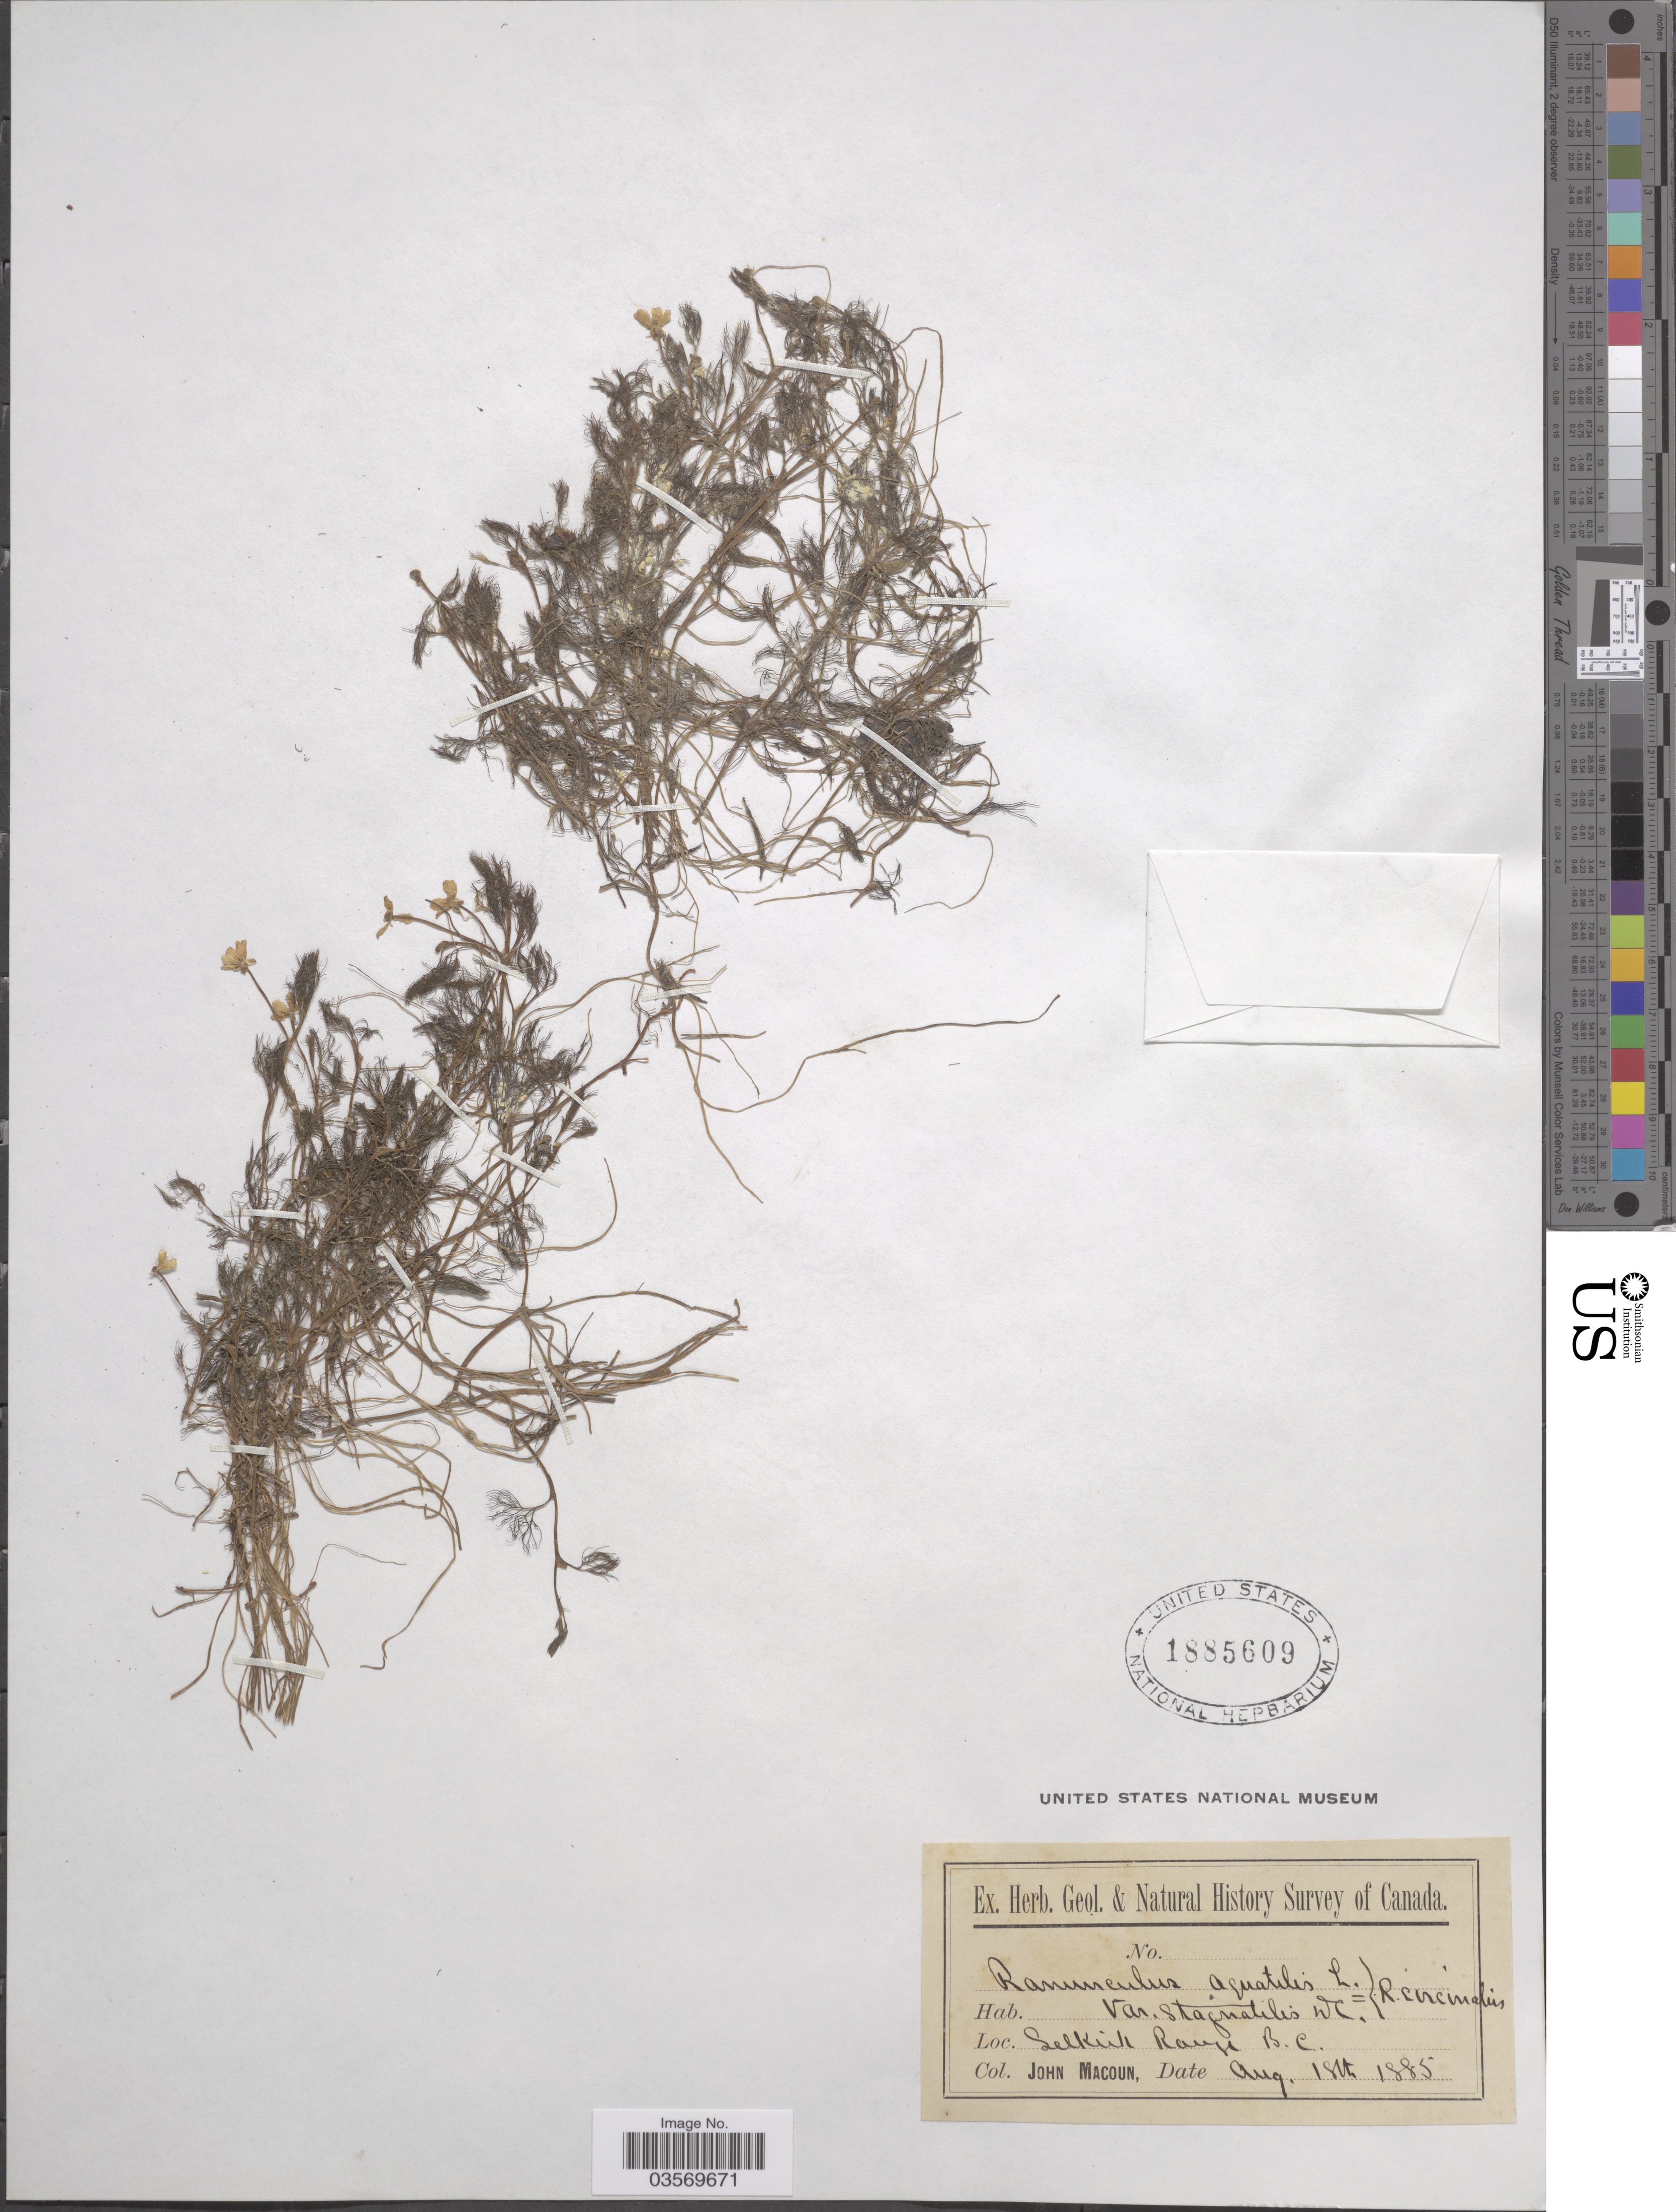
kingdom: Plantae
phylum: Tracheophyta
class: Magnoliopsida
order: Ranunculales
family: Ranunculaceae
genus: Ranunculus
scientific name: Ranunculus trichophyllus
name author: Chaix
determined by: Strong, Mark T., (BOT), Smithsonian Institution - National Museum of Natural History (UNITED STATES)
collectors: J. Macoun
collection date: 1885-08-18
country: Canada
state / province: British Columbia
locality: Selkirk Range.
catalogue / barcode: US 1885609